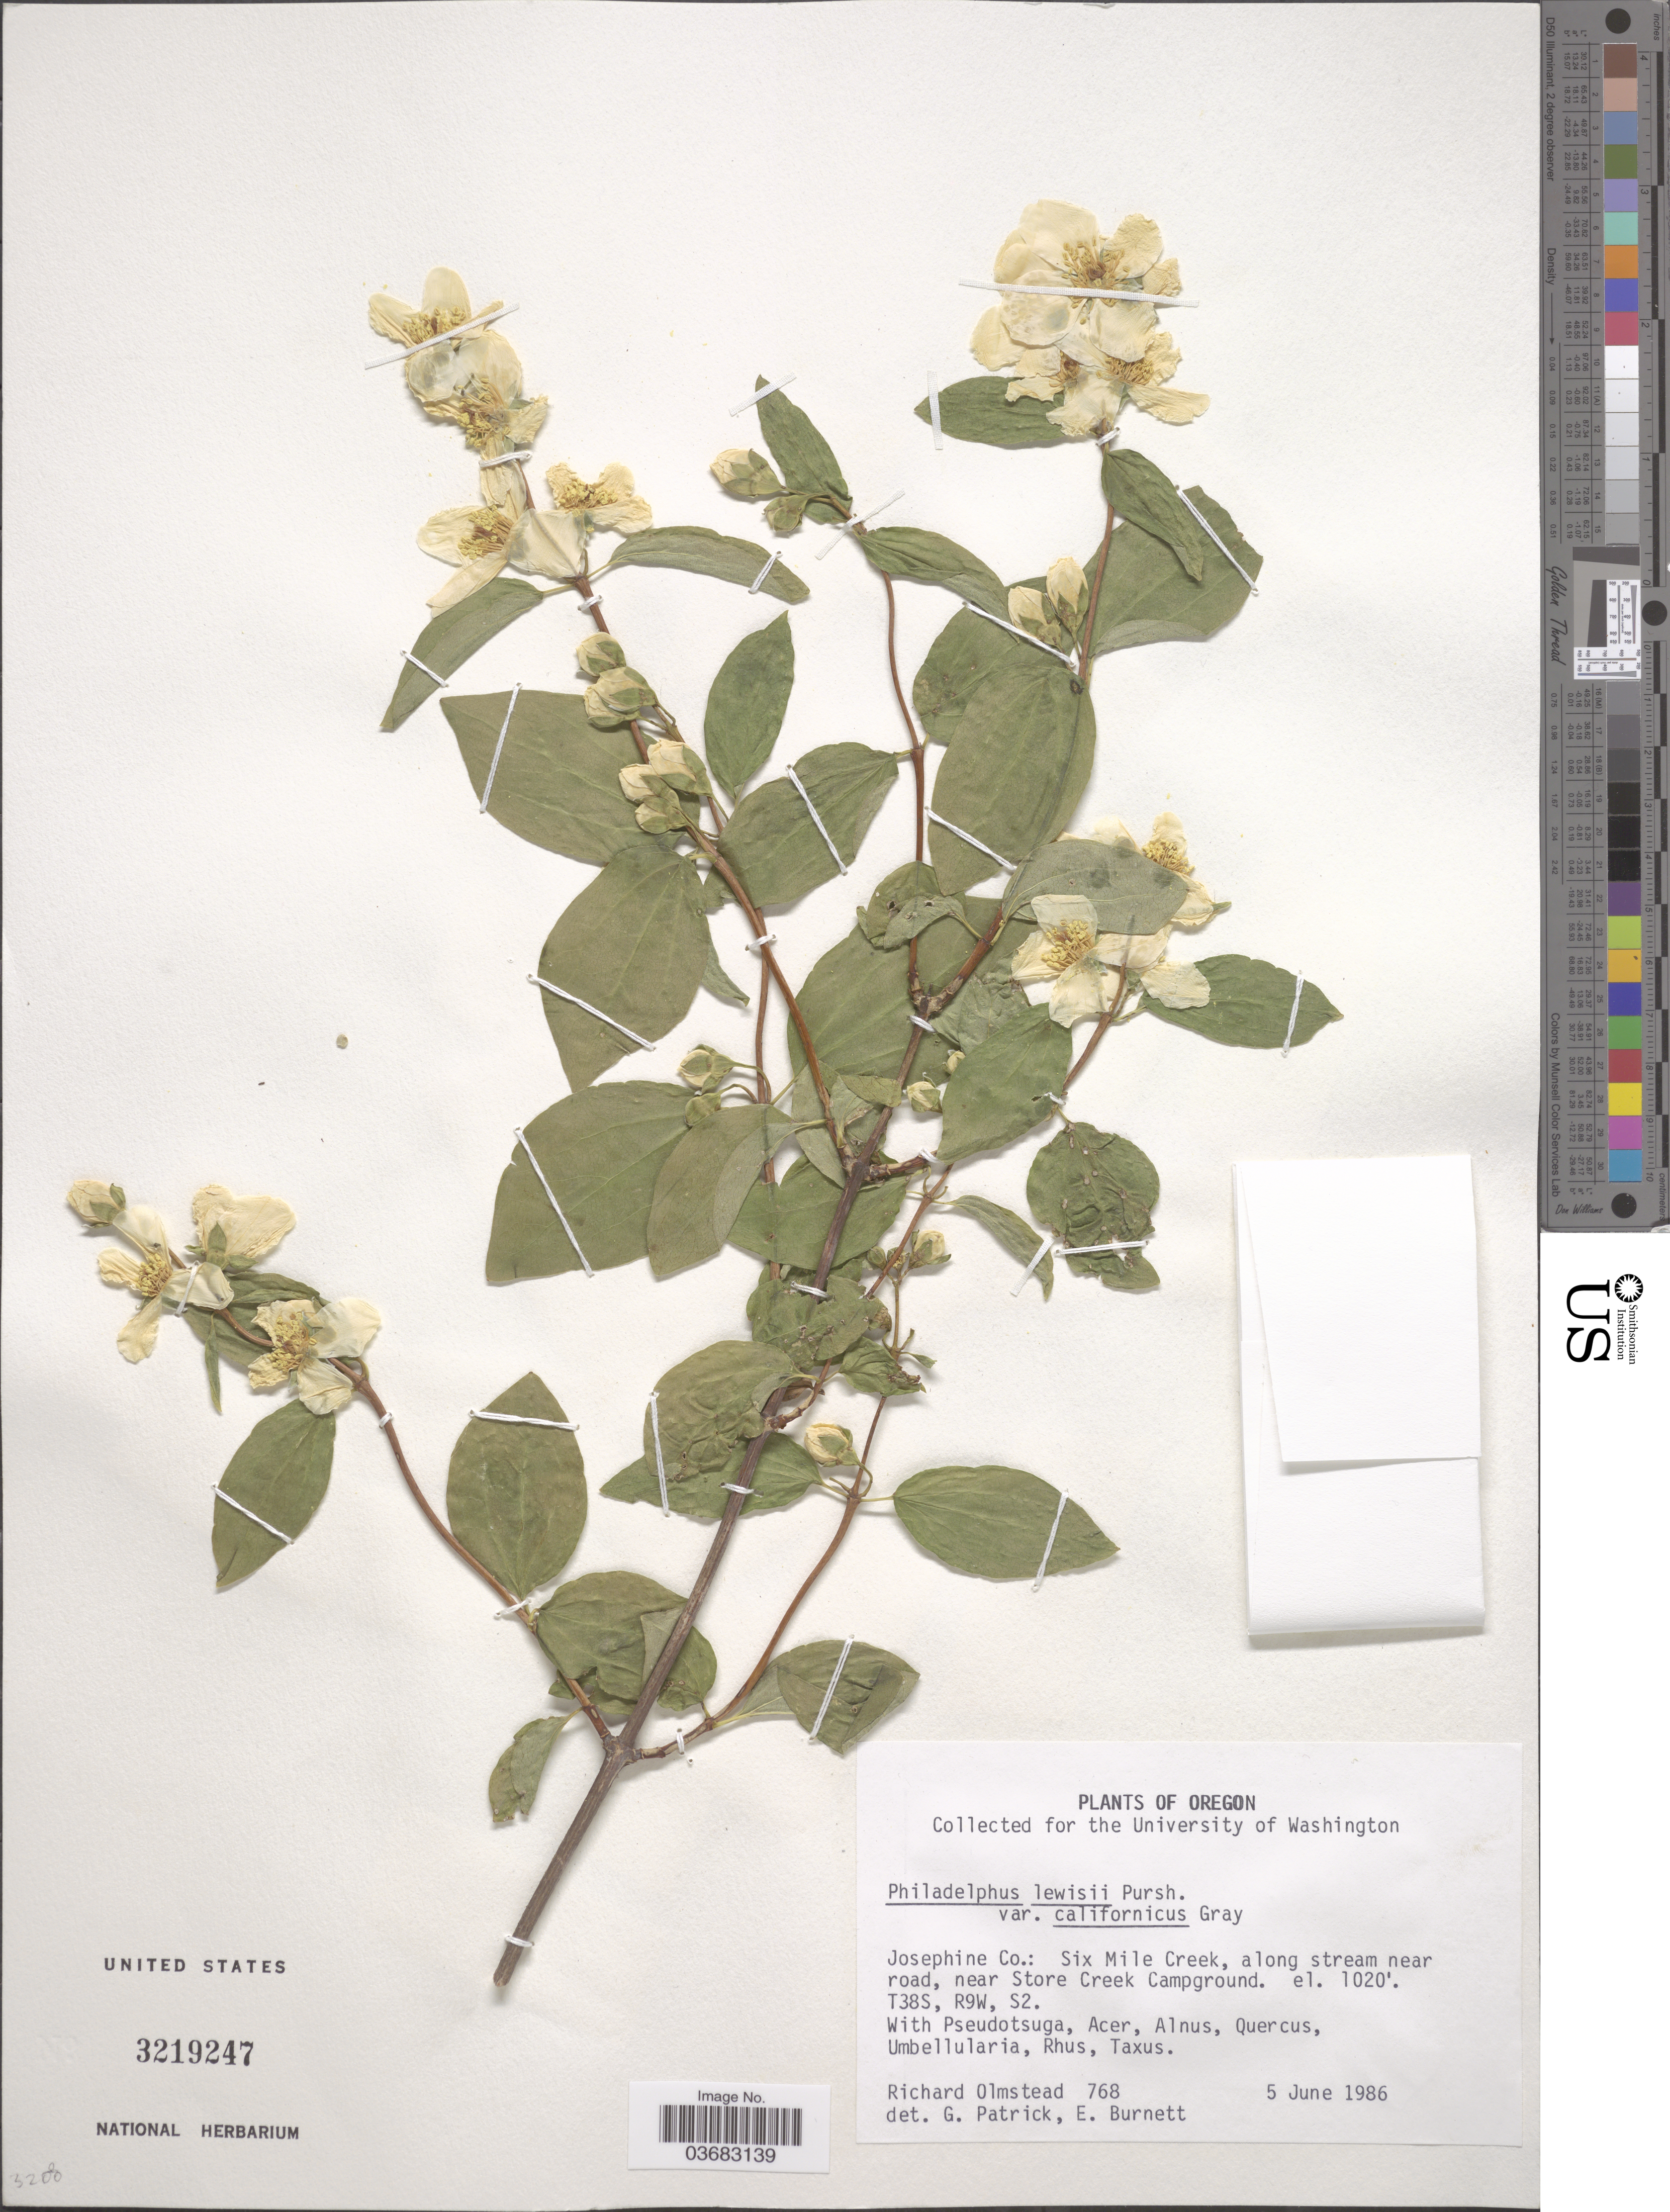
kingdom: Plantae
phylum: Tracheophyta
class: Magnoliopsida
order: Cornales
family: Hydrangeaceae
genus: Philadelphus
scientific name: Philadelphus lewisii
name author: Pursh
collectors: R. Olmstead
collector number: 768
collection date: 1986-06-05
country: United States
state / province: Oregon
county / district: Josephine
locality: Josephine Co.: Six Mile Creek, along stream near road, near Store Creek Campground. T38S, R9W, S2.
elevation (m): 311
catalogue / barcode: US 3219247